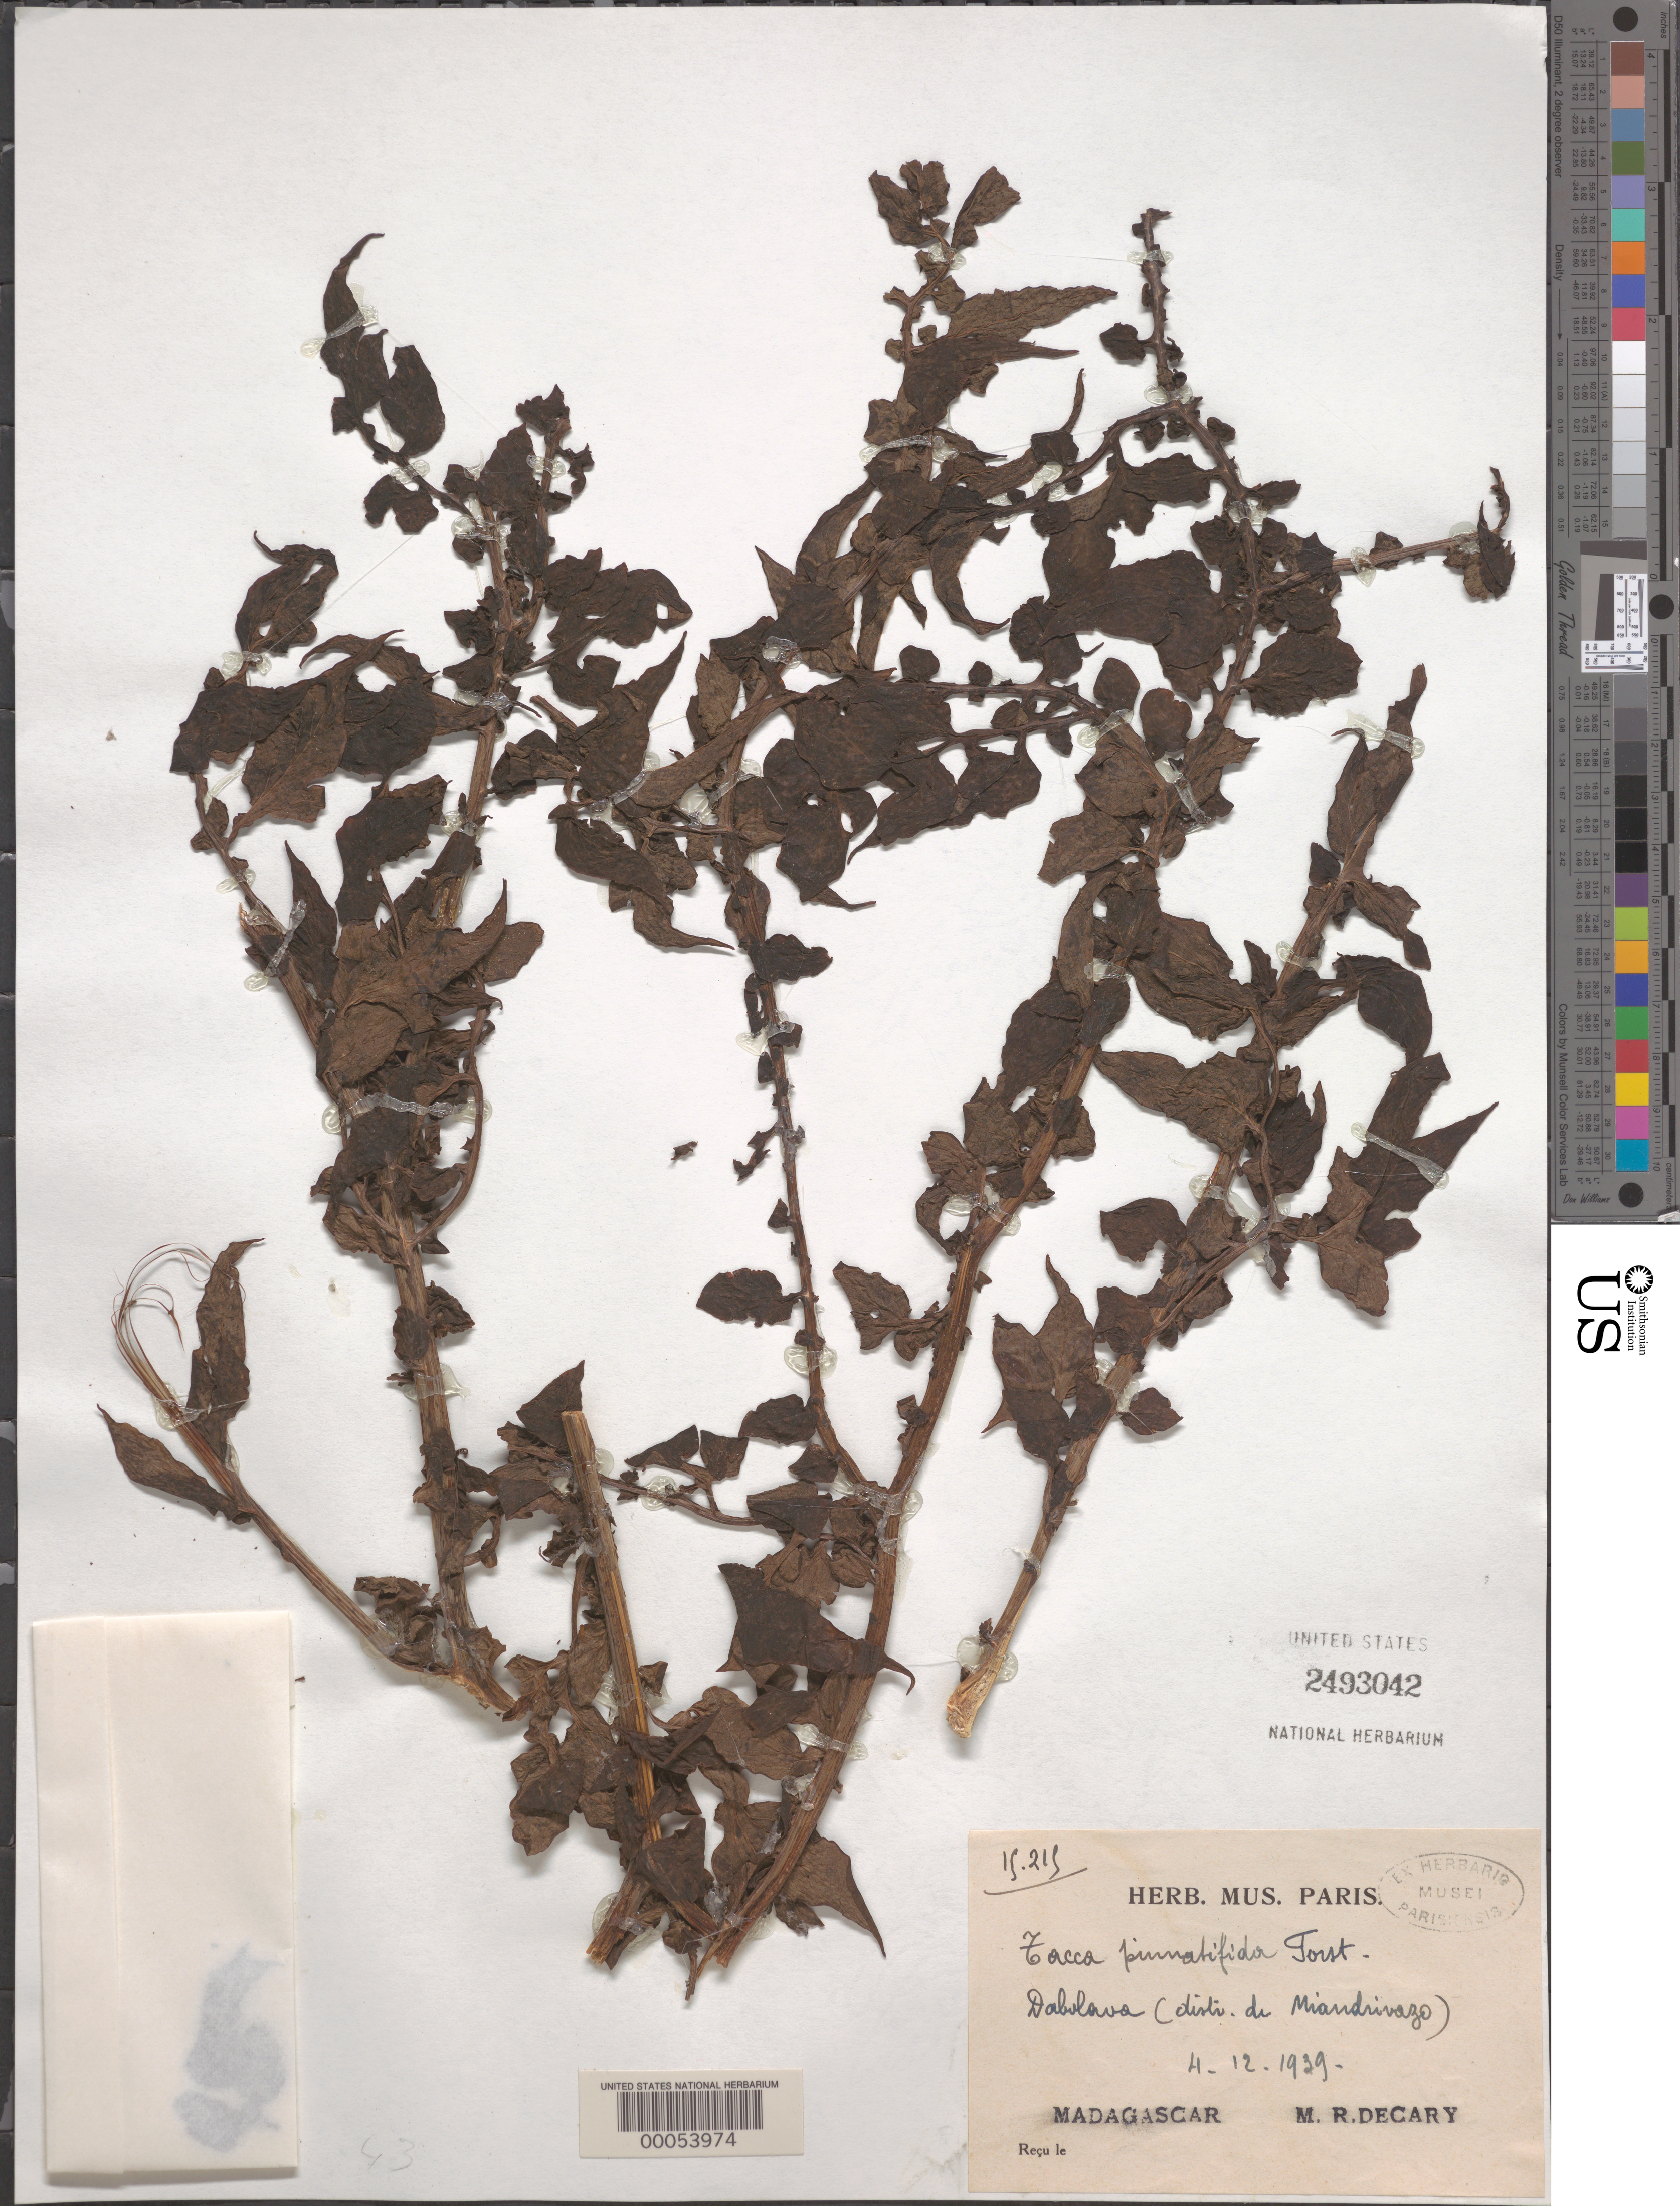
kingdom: Plantae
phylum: Tracheophyta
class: Liliopsida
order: Dioscoreales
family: Dioscoreaceae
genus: Tacca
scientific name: Tacca leontopetaloides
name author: (L.) Kuntze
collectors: R. Decary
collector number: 19219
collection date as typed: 04 Dec 1939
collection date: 1939-12-04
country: Madagascar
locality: Miandrivazo, dabulava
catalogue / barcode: US 2493042